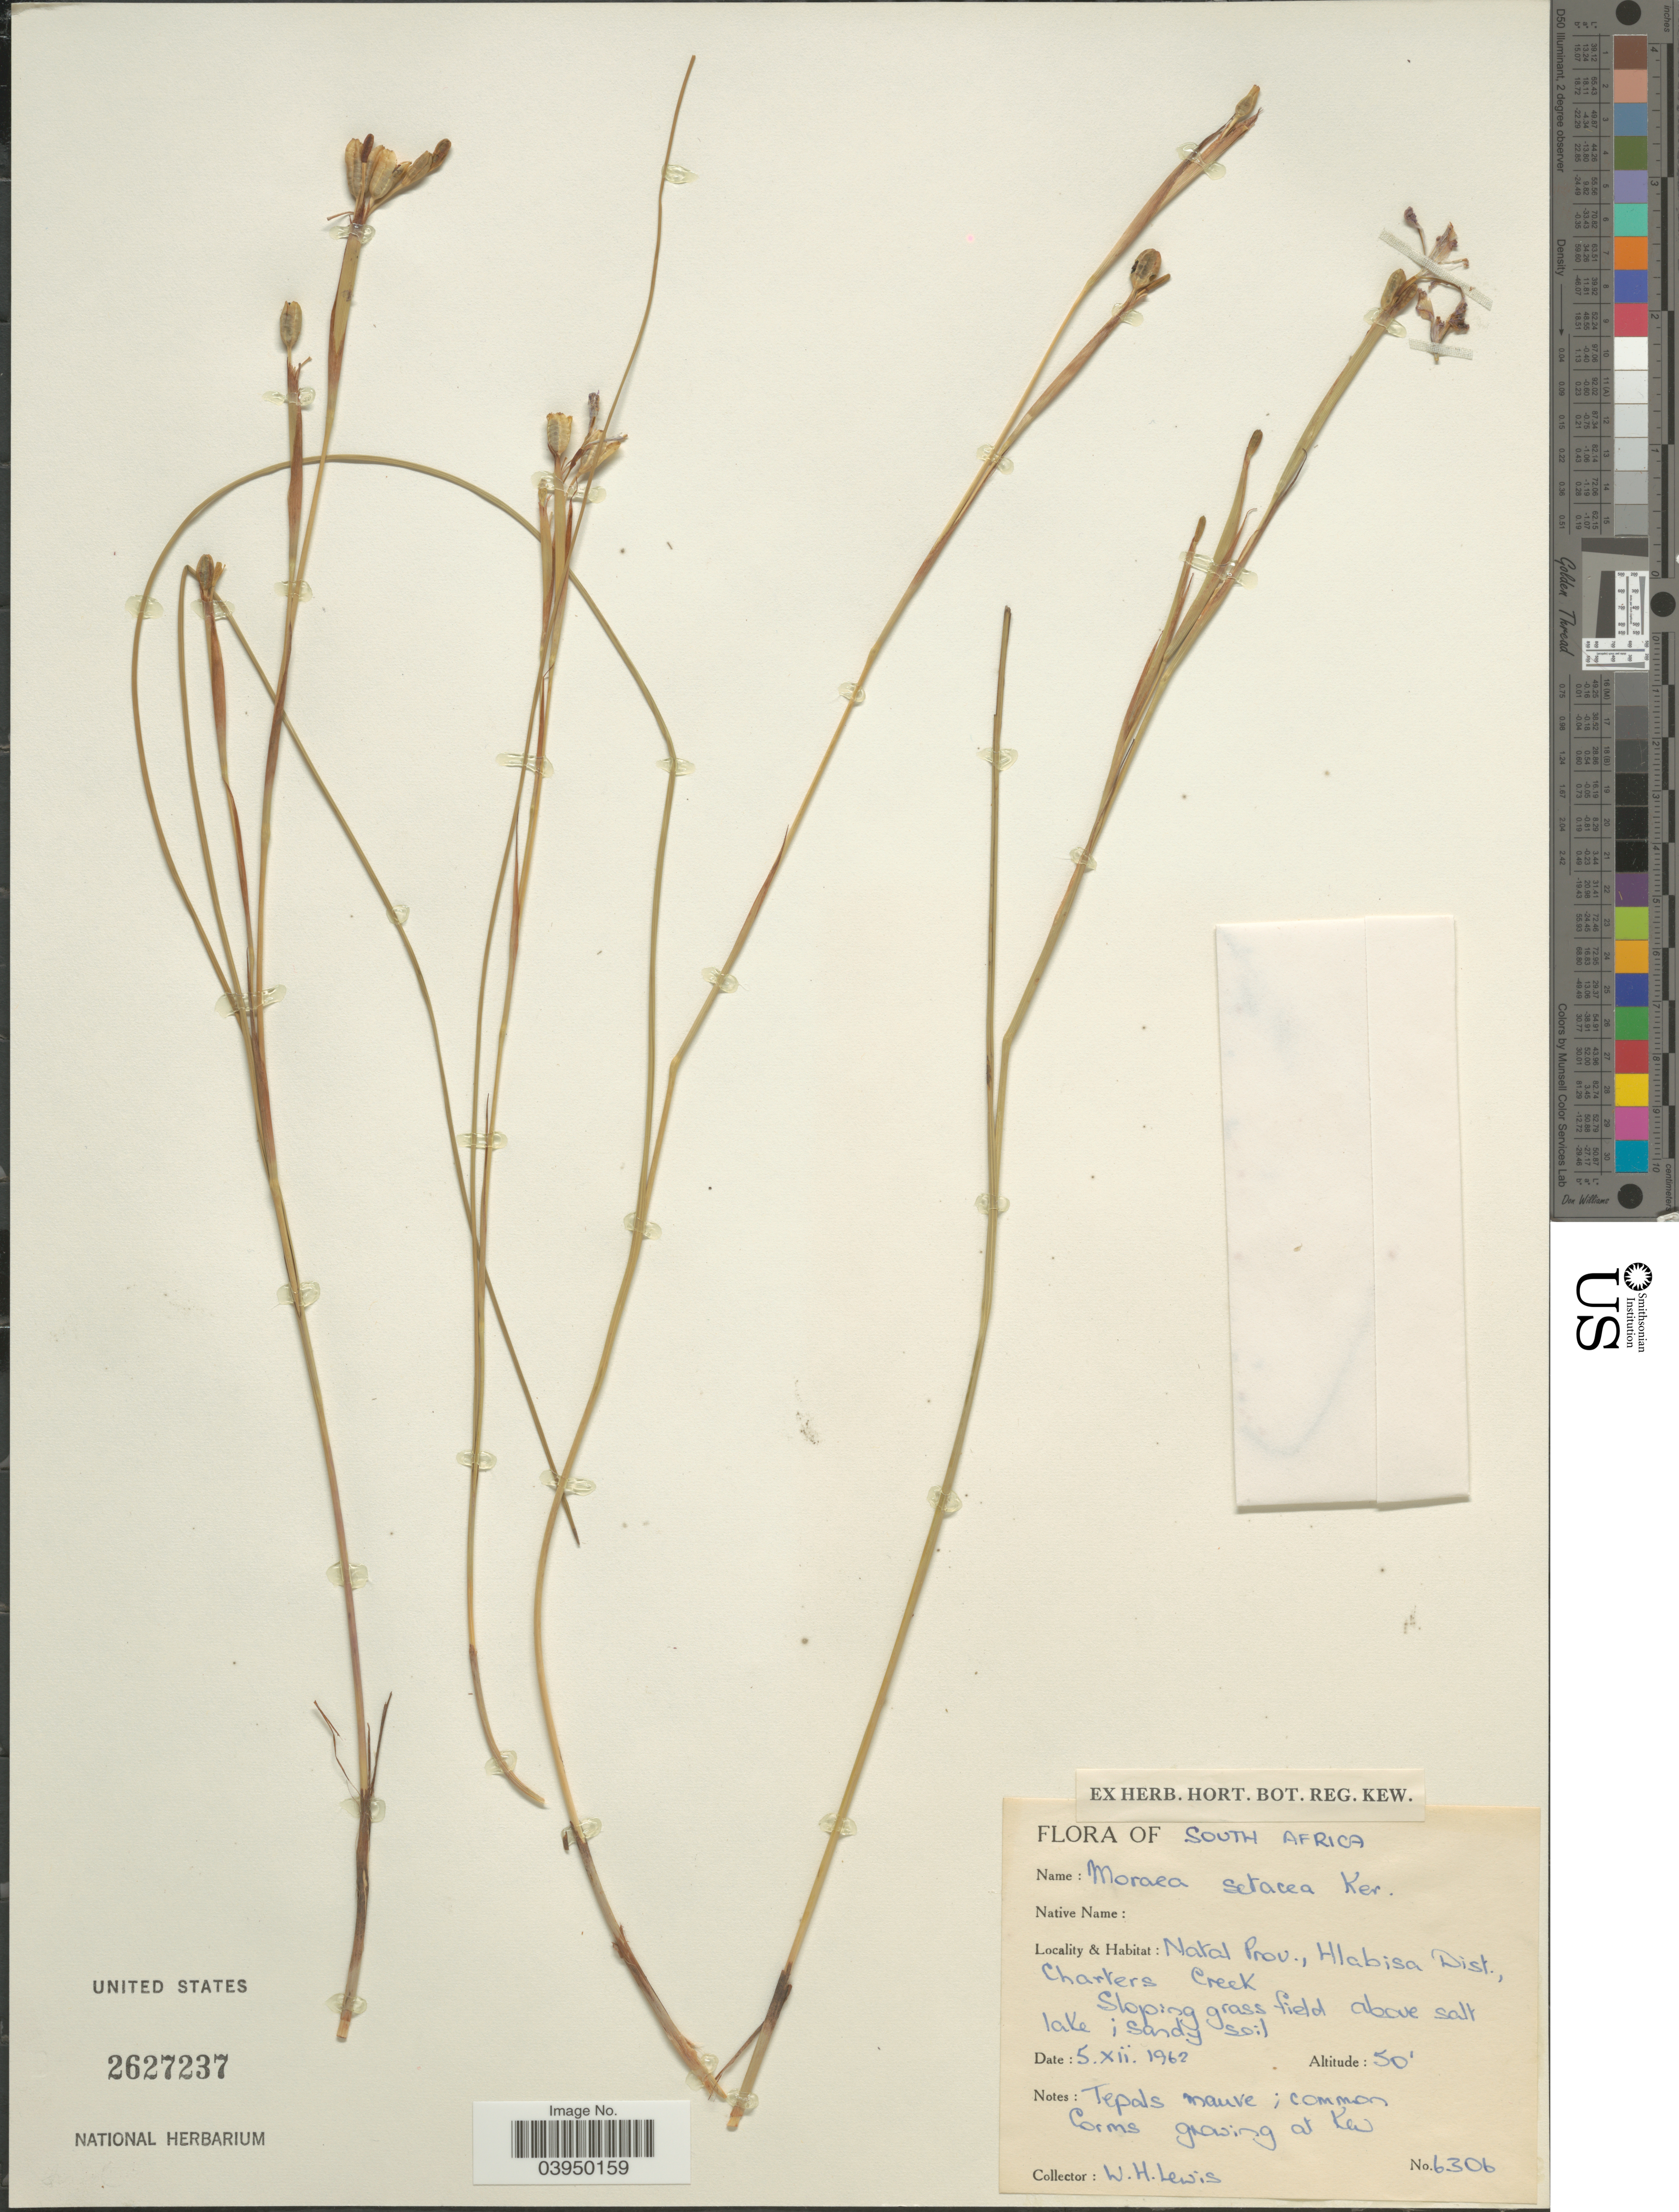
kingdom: Plantae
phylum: Tracheophyta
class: Liliopsida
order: Asparagales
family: Iridaceae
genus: Moraea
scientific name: Moraea setacea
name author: (Thunb.) Ker Gawl.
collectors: W. H. Lewis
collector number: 6306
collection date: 1962-12-05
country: South Africa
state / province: KwaZulu-Natal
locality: Natal Prov., Hlabisa Dist., Charters Creek. Sloping grass field above salt lake.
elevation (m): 15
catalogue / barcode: US 2627237